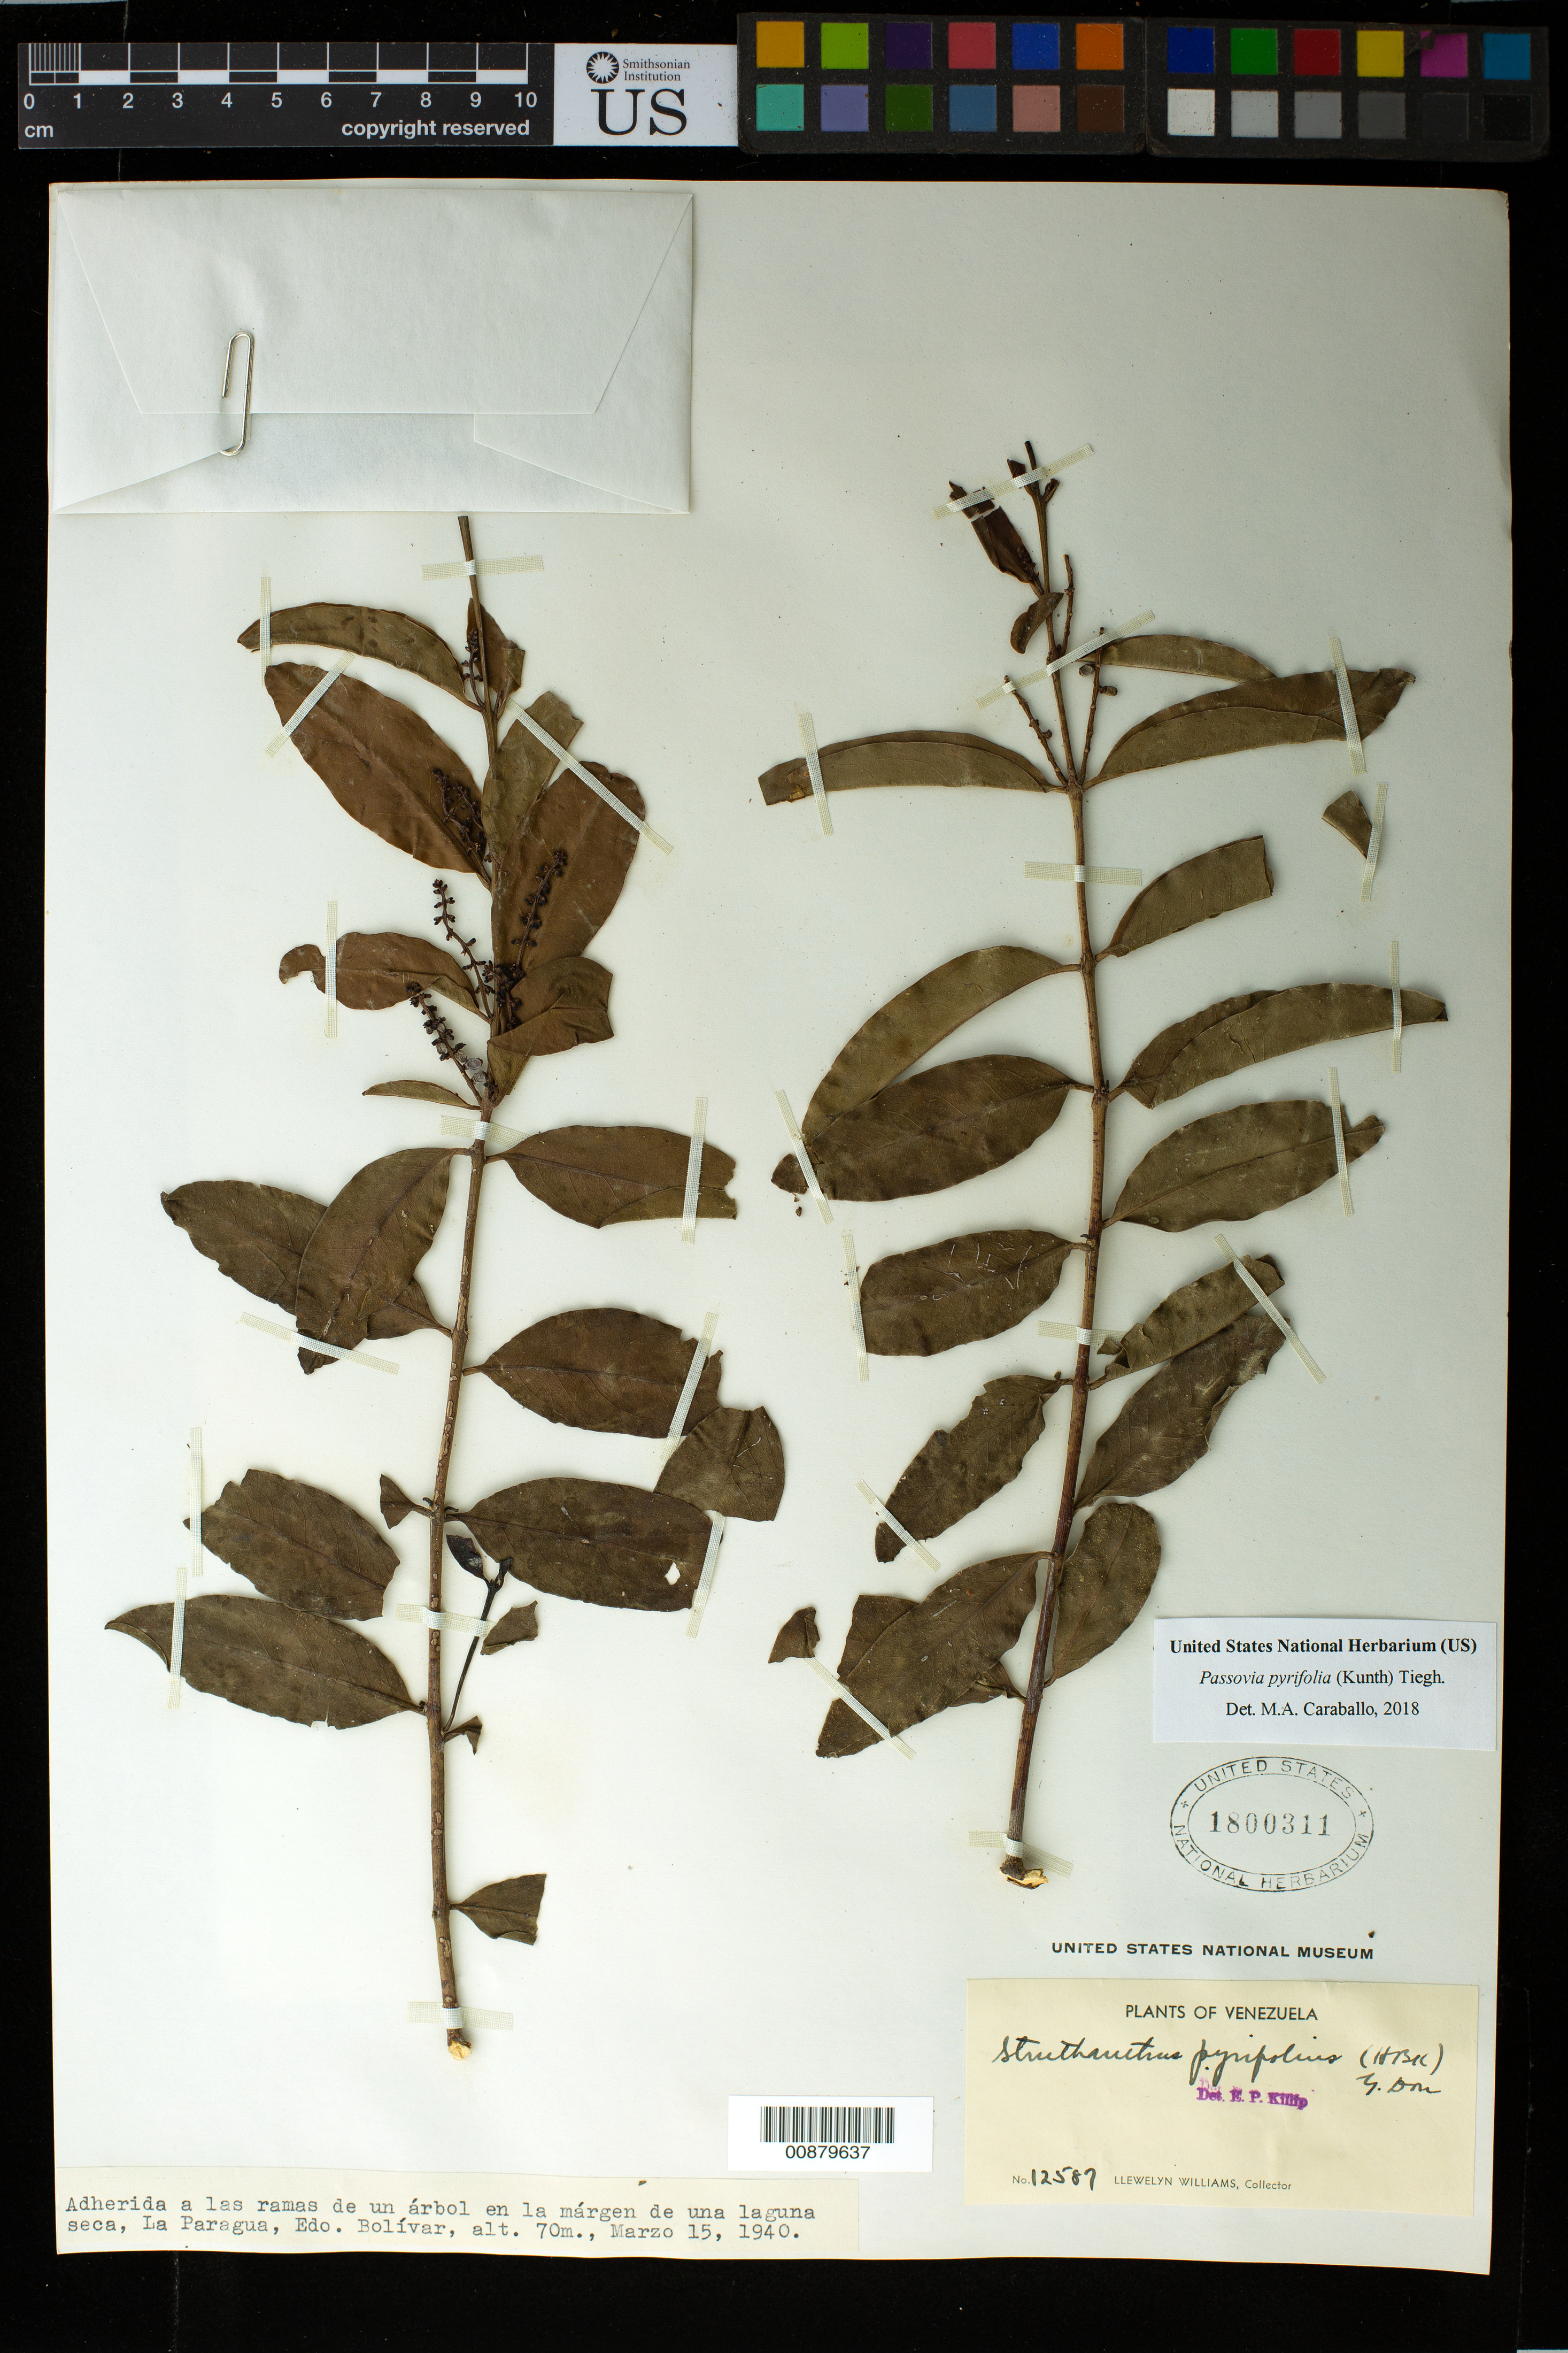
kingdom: Plantae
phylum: Tracheophyta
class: Magnoliopsida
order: Santalales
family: Loranthaceae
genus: Passovia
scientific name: Passovia pyrifolia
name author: (Kunth) Tiegh.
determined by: Caraballo-Ortiz, Marcos A., (MISS), University of Mississippi (UNITED STATES)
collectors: Ll. Williams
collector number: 12587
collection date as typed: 15-Mar-40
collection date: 1940-03-15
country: Venezuela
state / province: Bolívar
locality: La Paragua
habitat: Adherida a las ramas de un arbol en la margen de una laguna seca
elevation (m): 70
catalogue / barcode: US 1800311